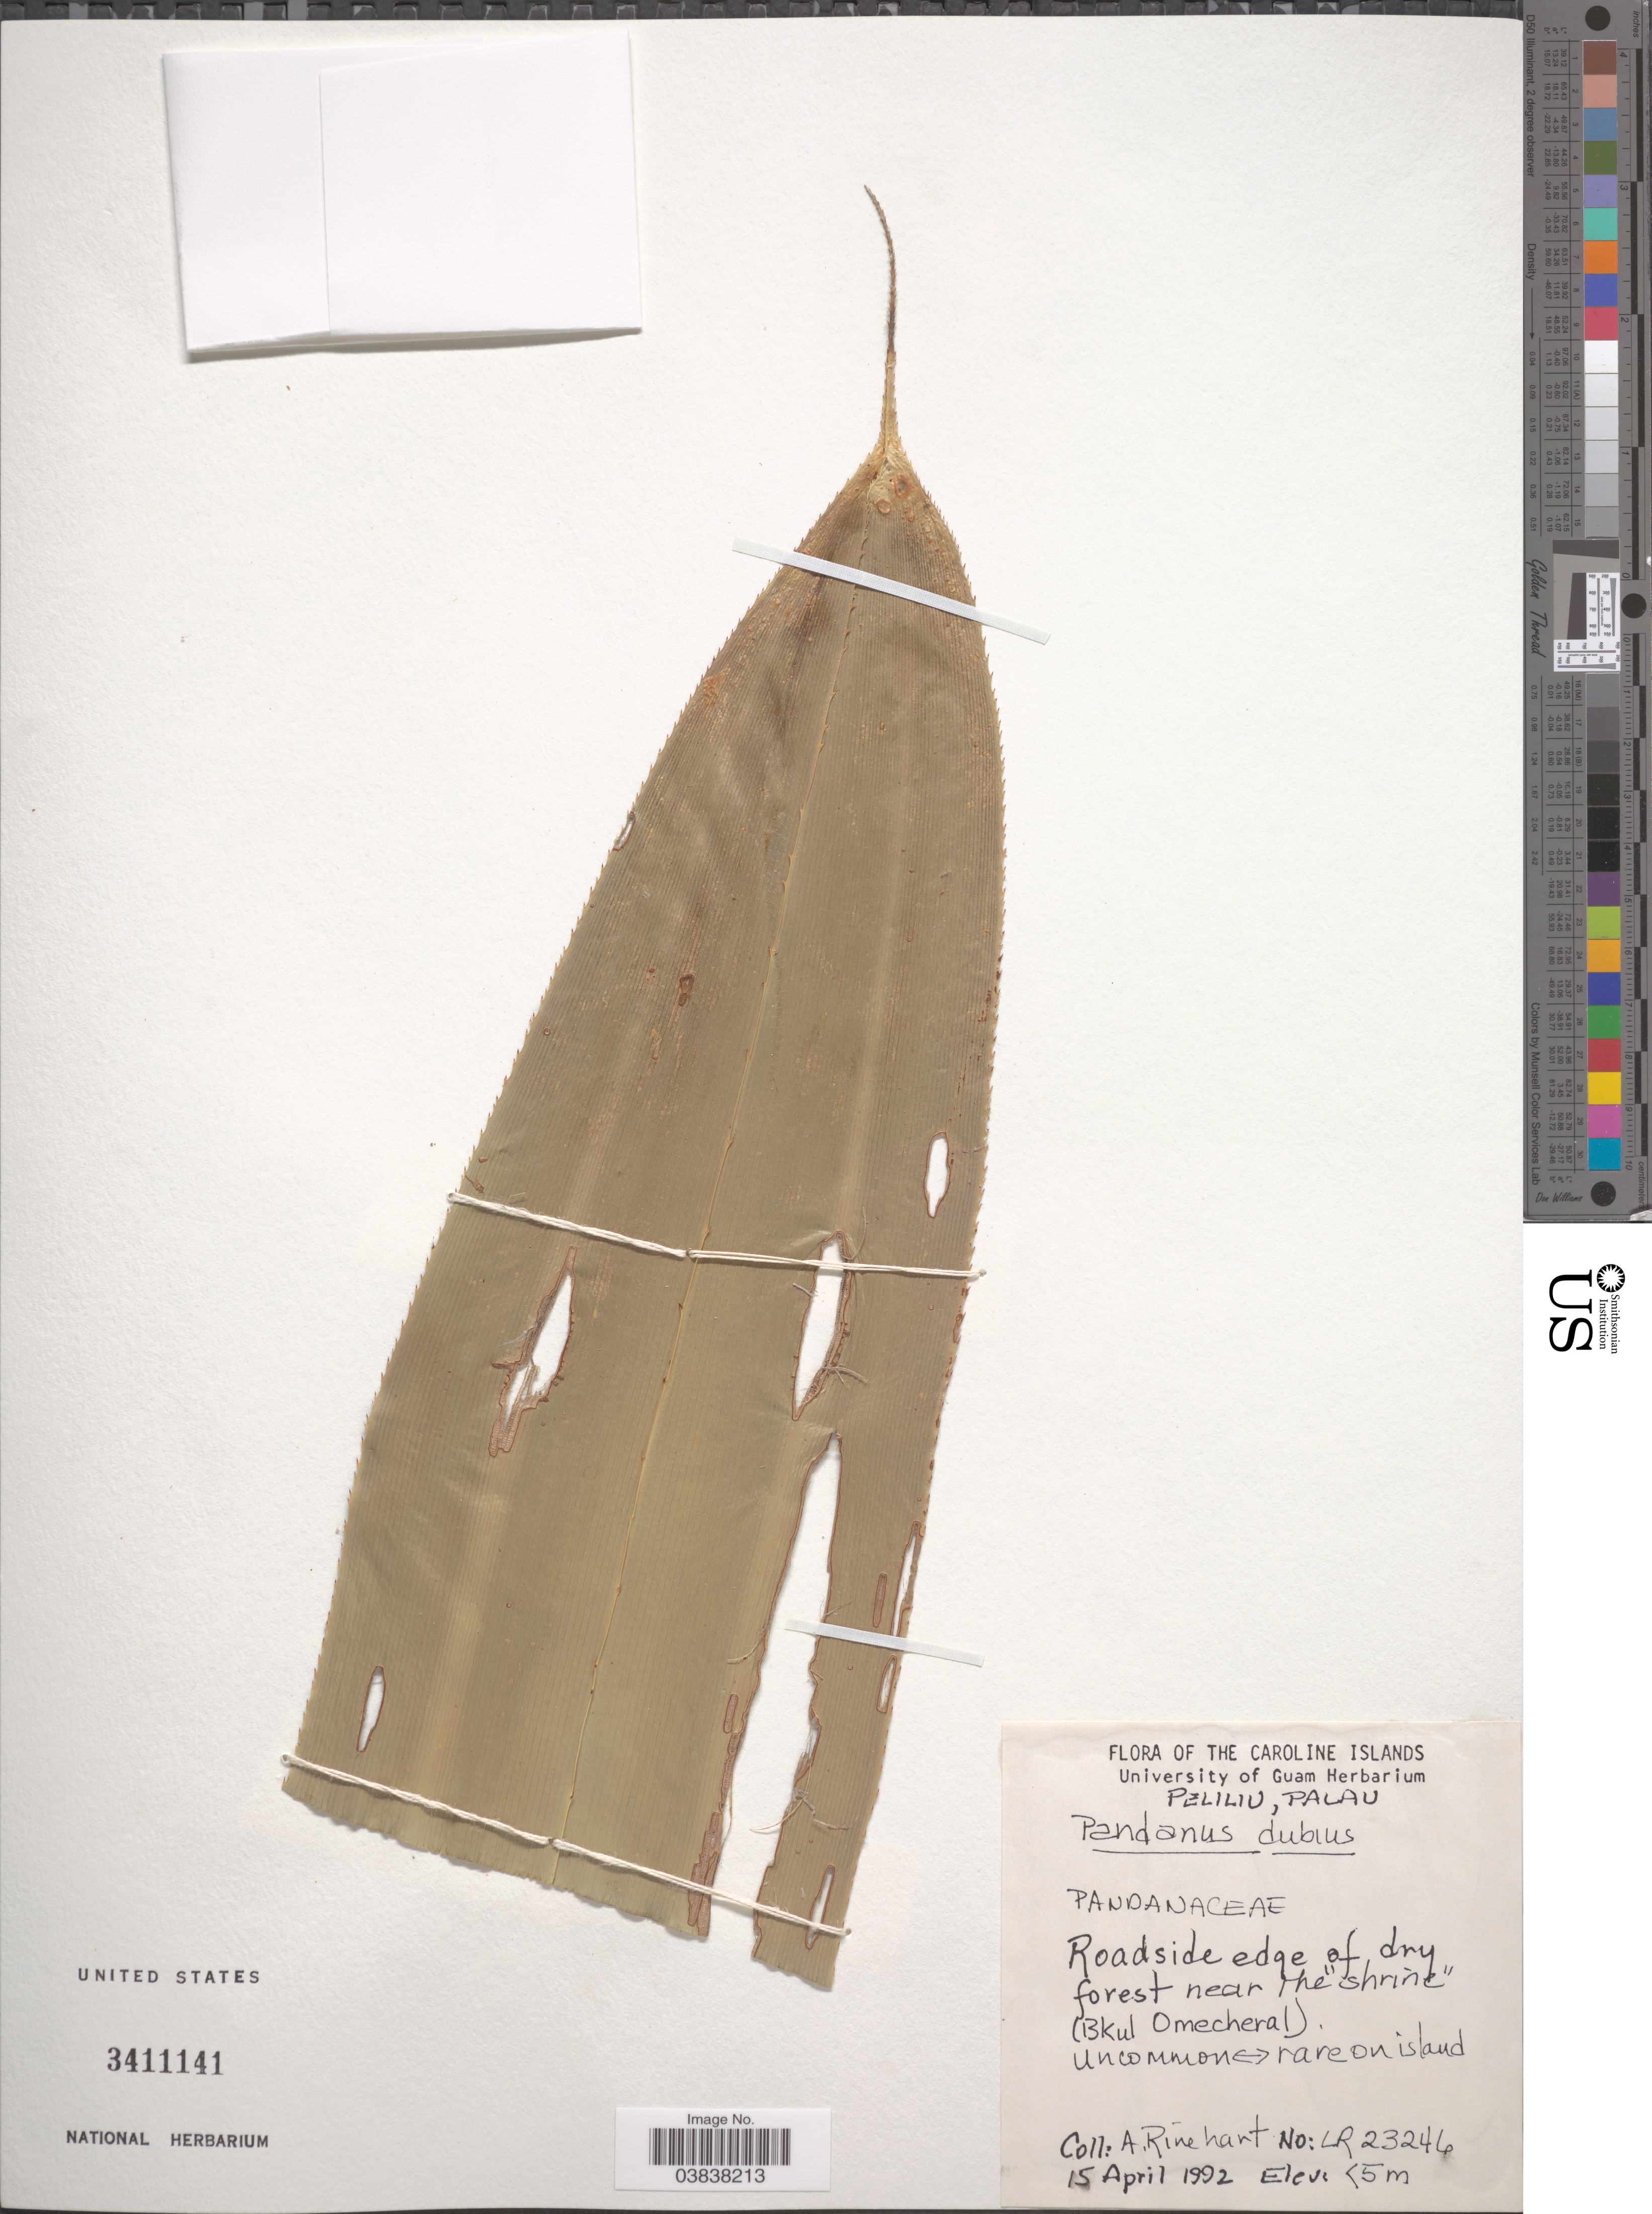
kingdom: Plantae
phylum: Tracheophyta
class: Liliopsida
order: Pandanales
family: Pandanaceae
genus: Pandanus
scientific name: Pandanus dubius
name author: Spreng.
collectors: A. Rinehart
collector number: LR23246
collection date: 1992-04-15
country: Palau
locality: The Caroline Islands. Peliliu, Palau. Roadside edge of dry forest near the "shrine" (Bkul Omecheral).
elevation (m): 5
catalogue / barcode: US 3411141